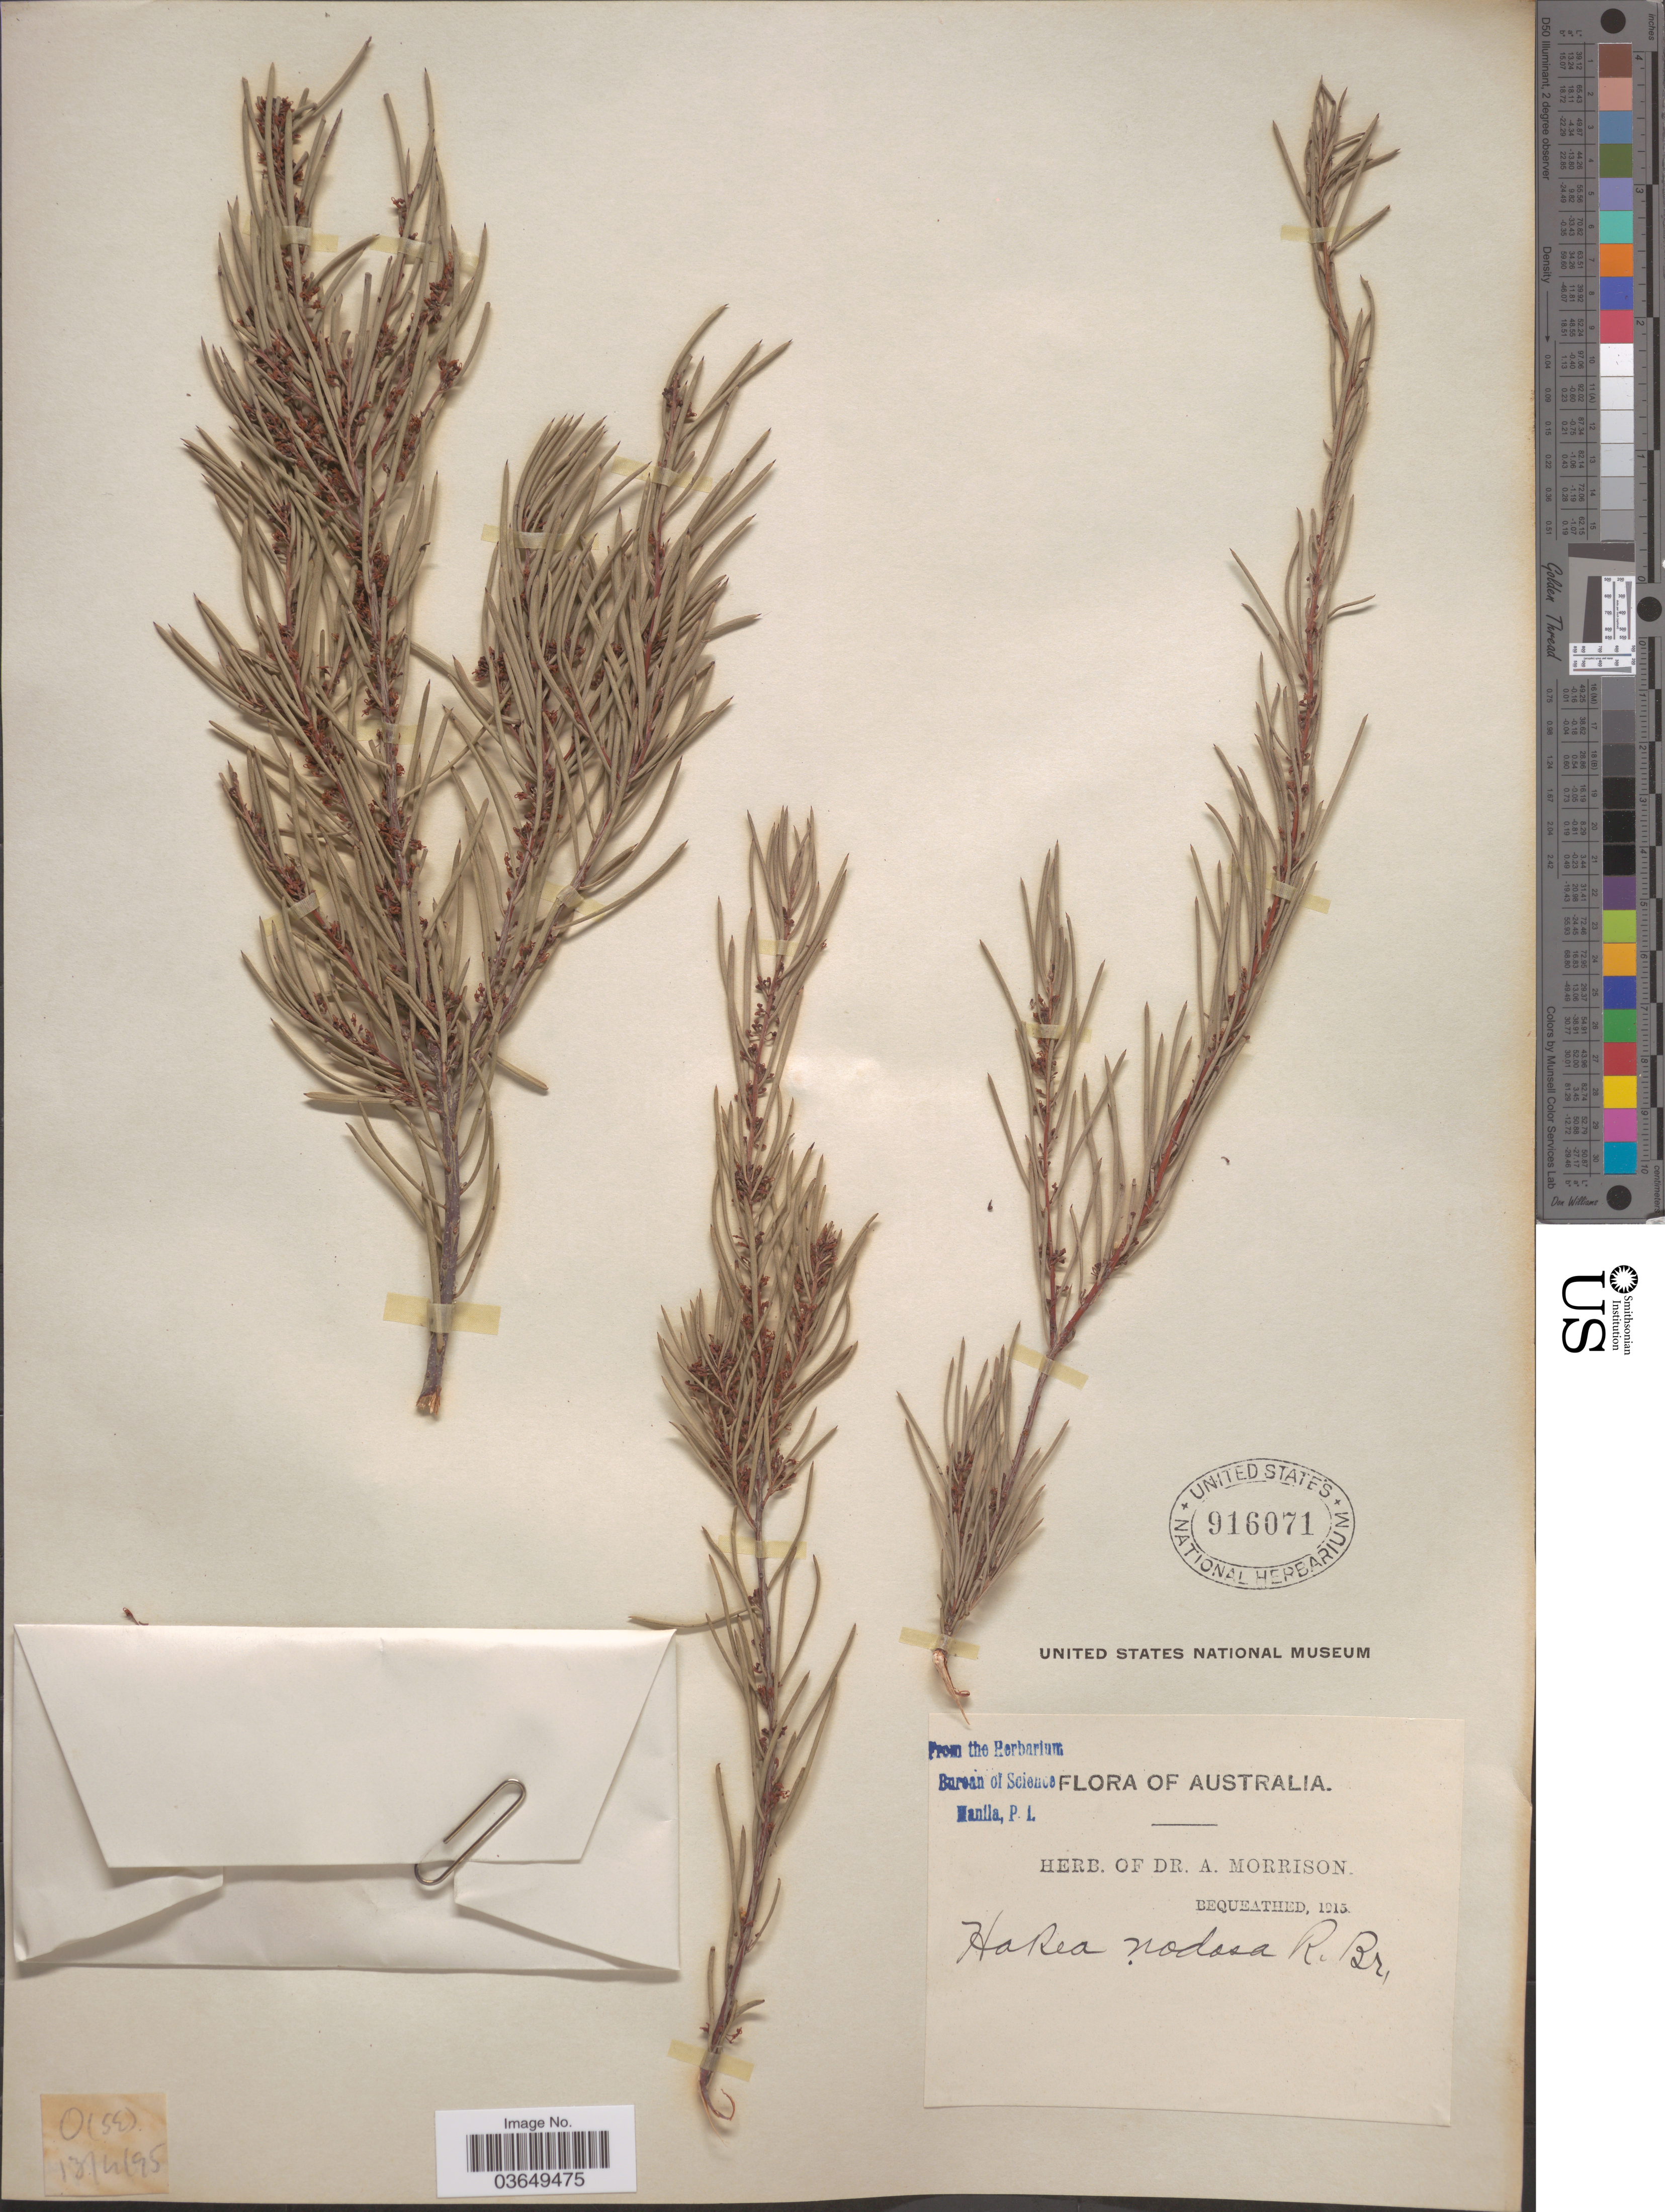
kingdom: Plantae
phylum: Tracheophyta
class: Magnoliopsida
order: Proteales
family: Proteaceae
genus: Hakea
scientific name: Hakea nodosa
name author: Meisn.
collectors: ex herb. Dr. A. Morrison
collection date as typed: Transcribed d/m/y: 13/4/95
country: Australia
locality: O (SE).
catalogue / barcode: US 916071